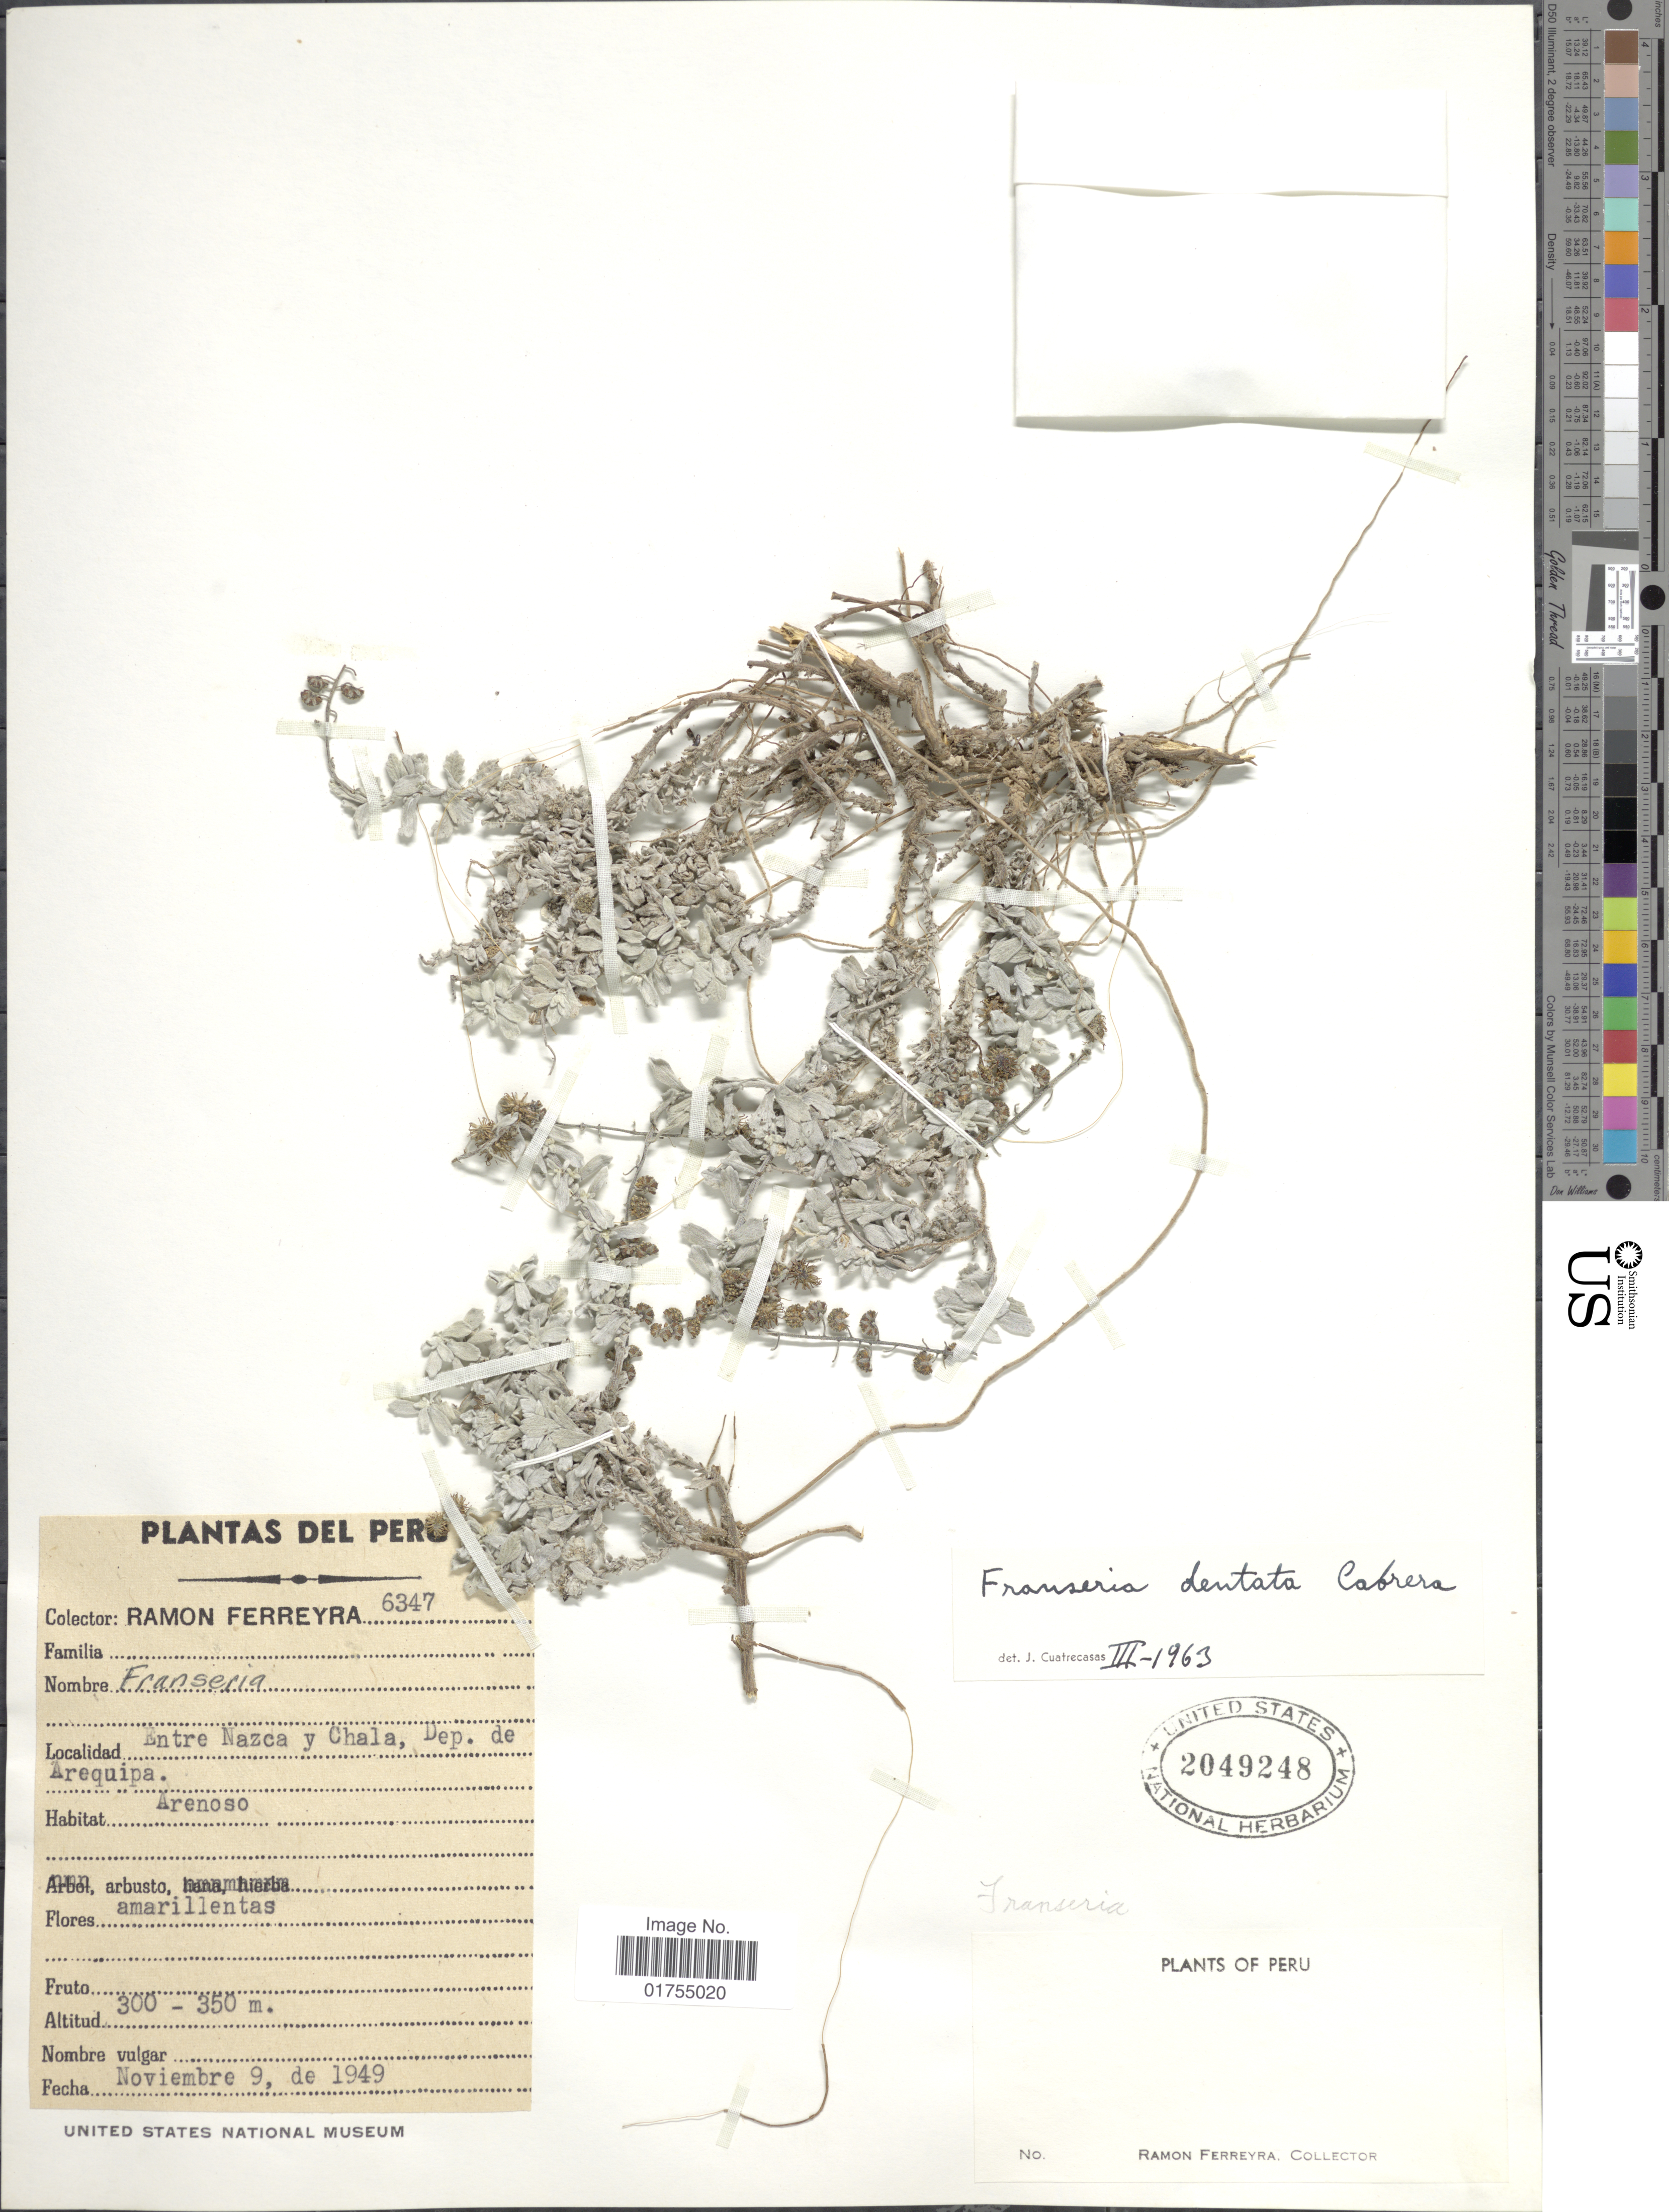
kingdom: Plantae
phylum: Tracheophyta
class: Magnoliopsida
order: Asterales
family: Asteraceae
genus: Franseria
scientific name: Franseria dentata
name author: Cabrera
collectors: R. A. Ferreyra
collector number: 6347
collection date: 1949-11-09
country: Peru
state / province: Arequipa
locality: Entre Nazca y Chala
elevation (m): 300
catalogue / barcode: US 2049248